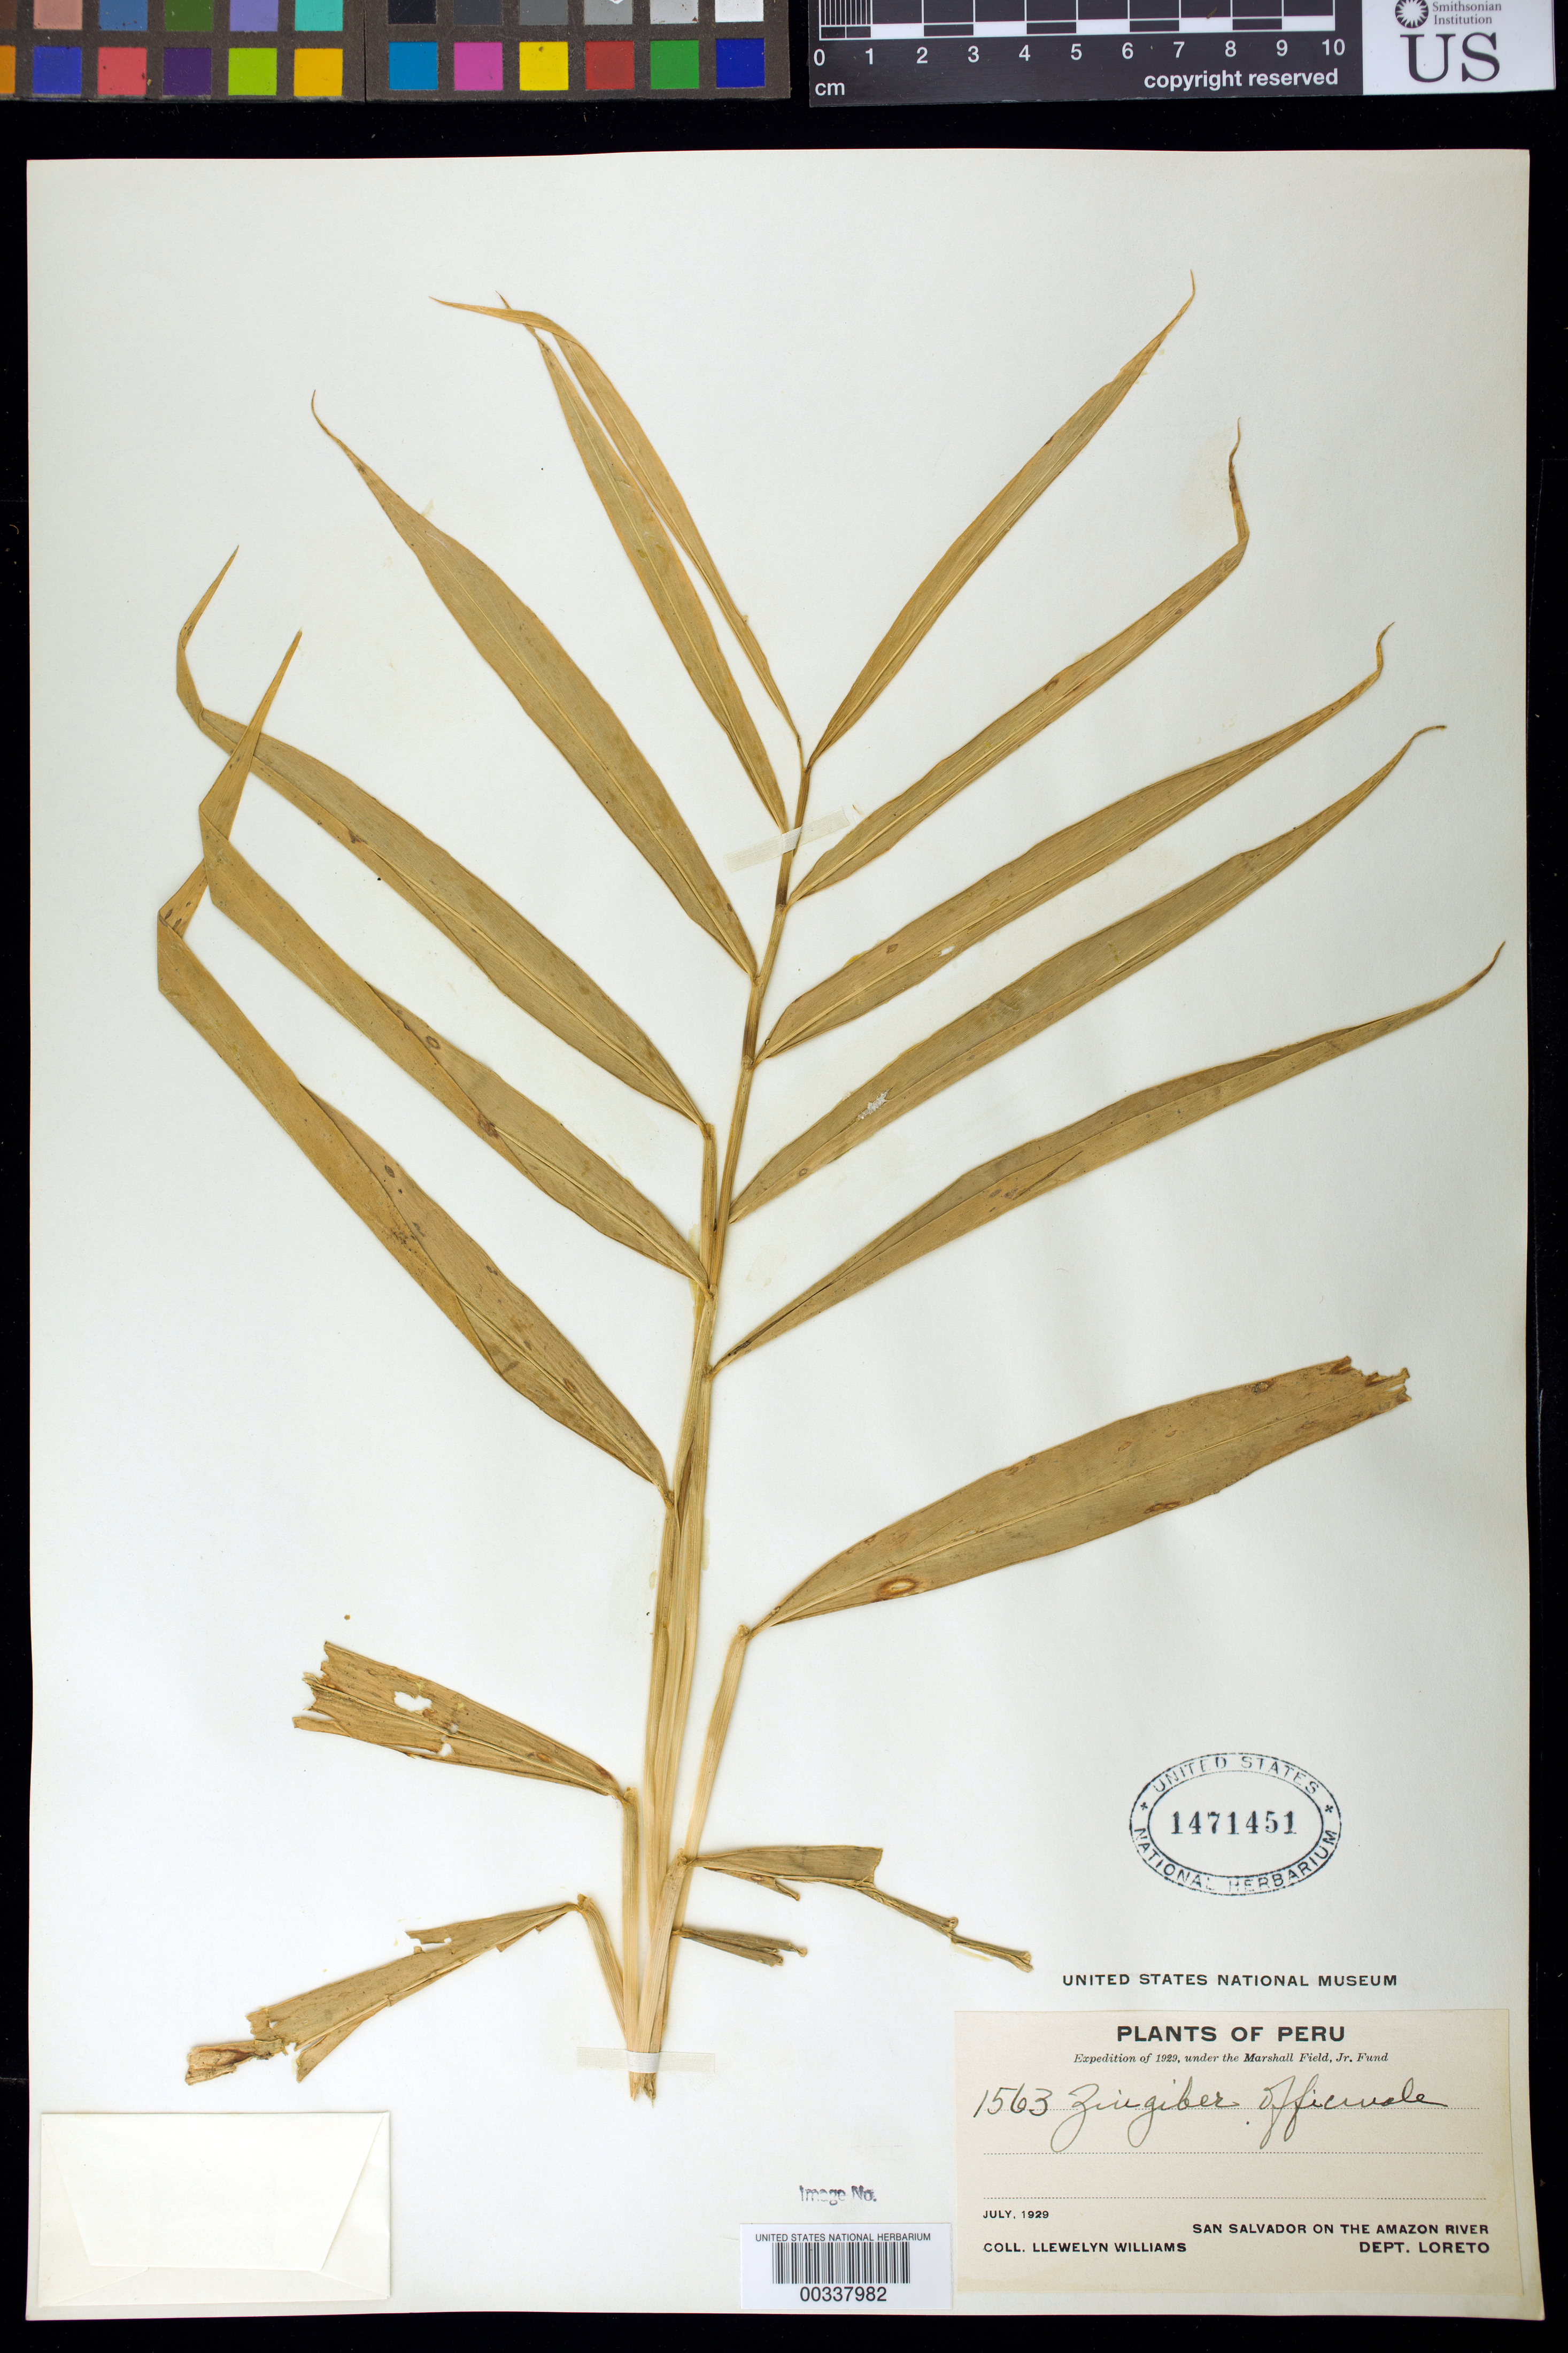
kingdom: Plantae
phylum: Tracheophyta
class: Liliopsida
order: Zingiberales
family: Zingiberaceae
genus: Zingiber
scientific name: Zingiber officinale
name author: Roscoe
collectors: Ll. Williams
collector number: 1563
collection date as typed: Jul 1929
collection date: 1929-07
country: Peru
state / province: Loreto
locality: San salvador on amazon river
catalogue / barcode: US 1471451